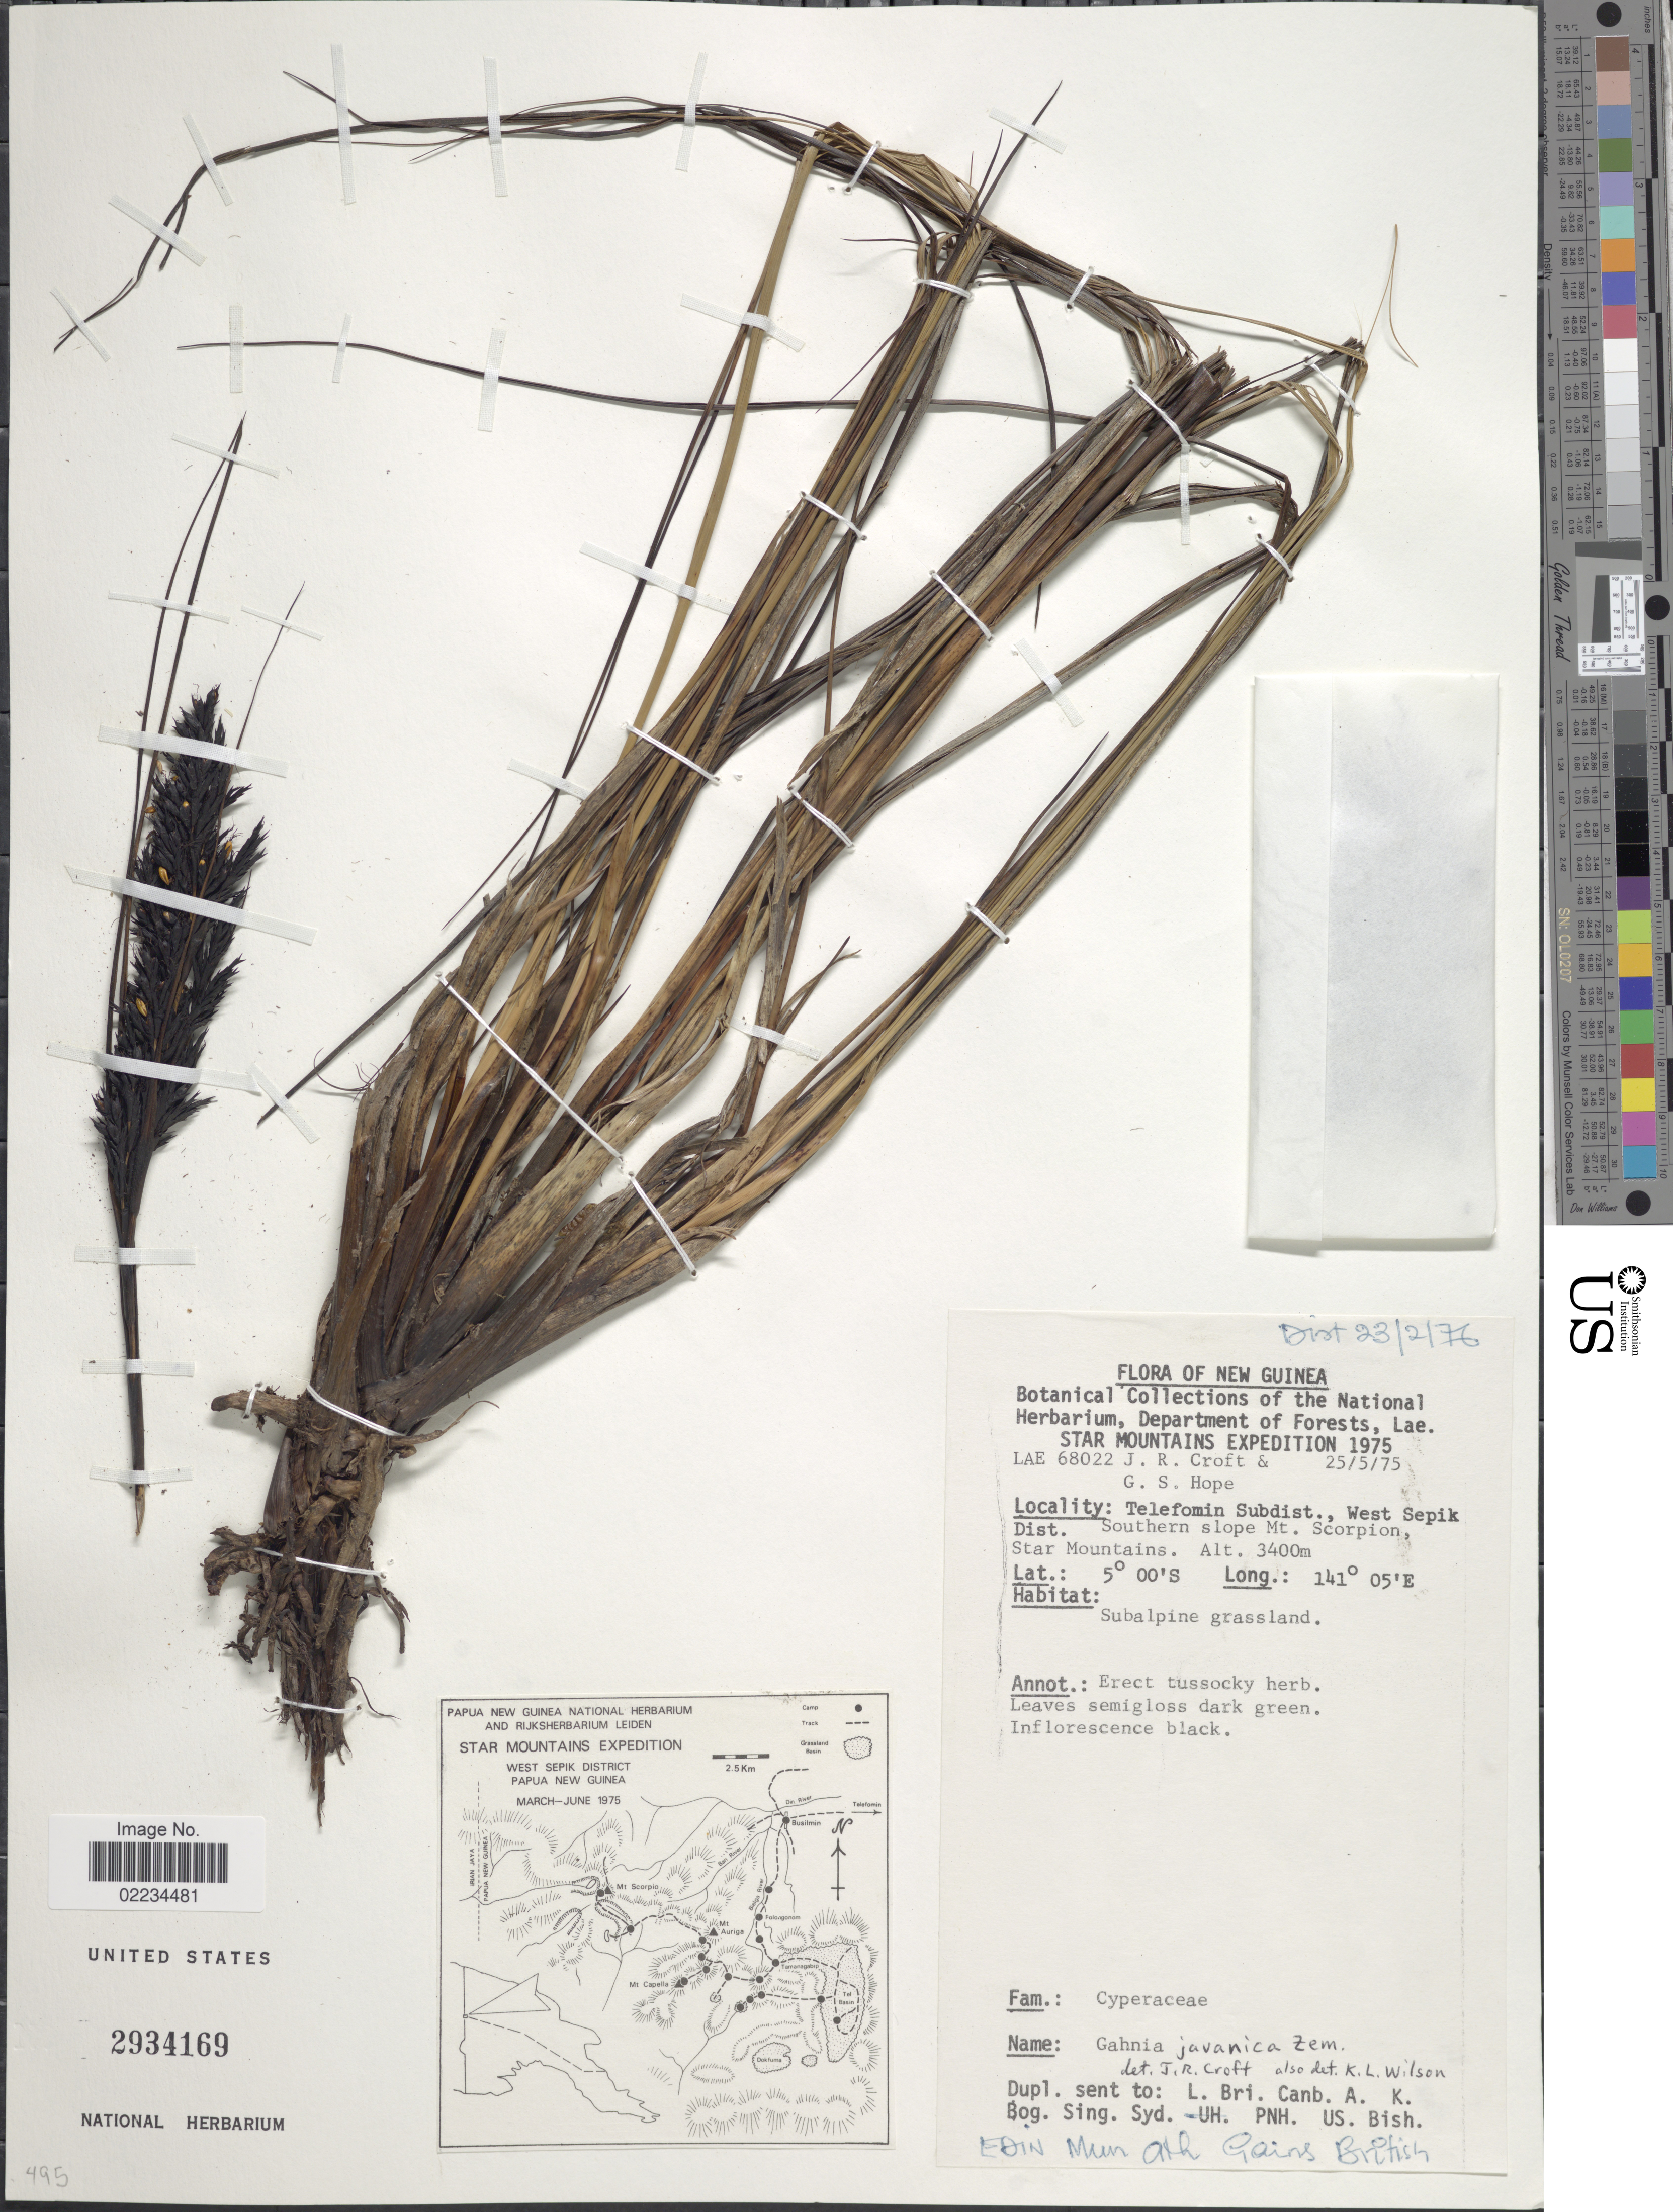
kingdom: Plantae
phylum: Tracheophyta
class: Liliopsida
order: Poales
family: Cyperaceae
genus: Gahnia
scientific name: Gahnia javanica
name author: Moritzi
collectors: J. R. Croft & G. Hope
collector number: LAE 68022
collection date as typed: Transcribed d/m/y: 25/5/75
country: Papua New Guinea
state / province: Sandaun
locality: New Guinea, Telefomin Subdist., West Sepik Dist. Southern slope Mt Scorpion, Star Mountains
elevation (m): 3400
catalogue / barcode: US 2934169